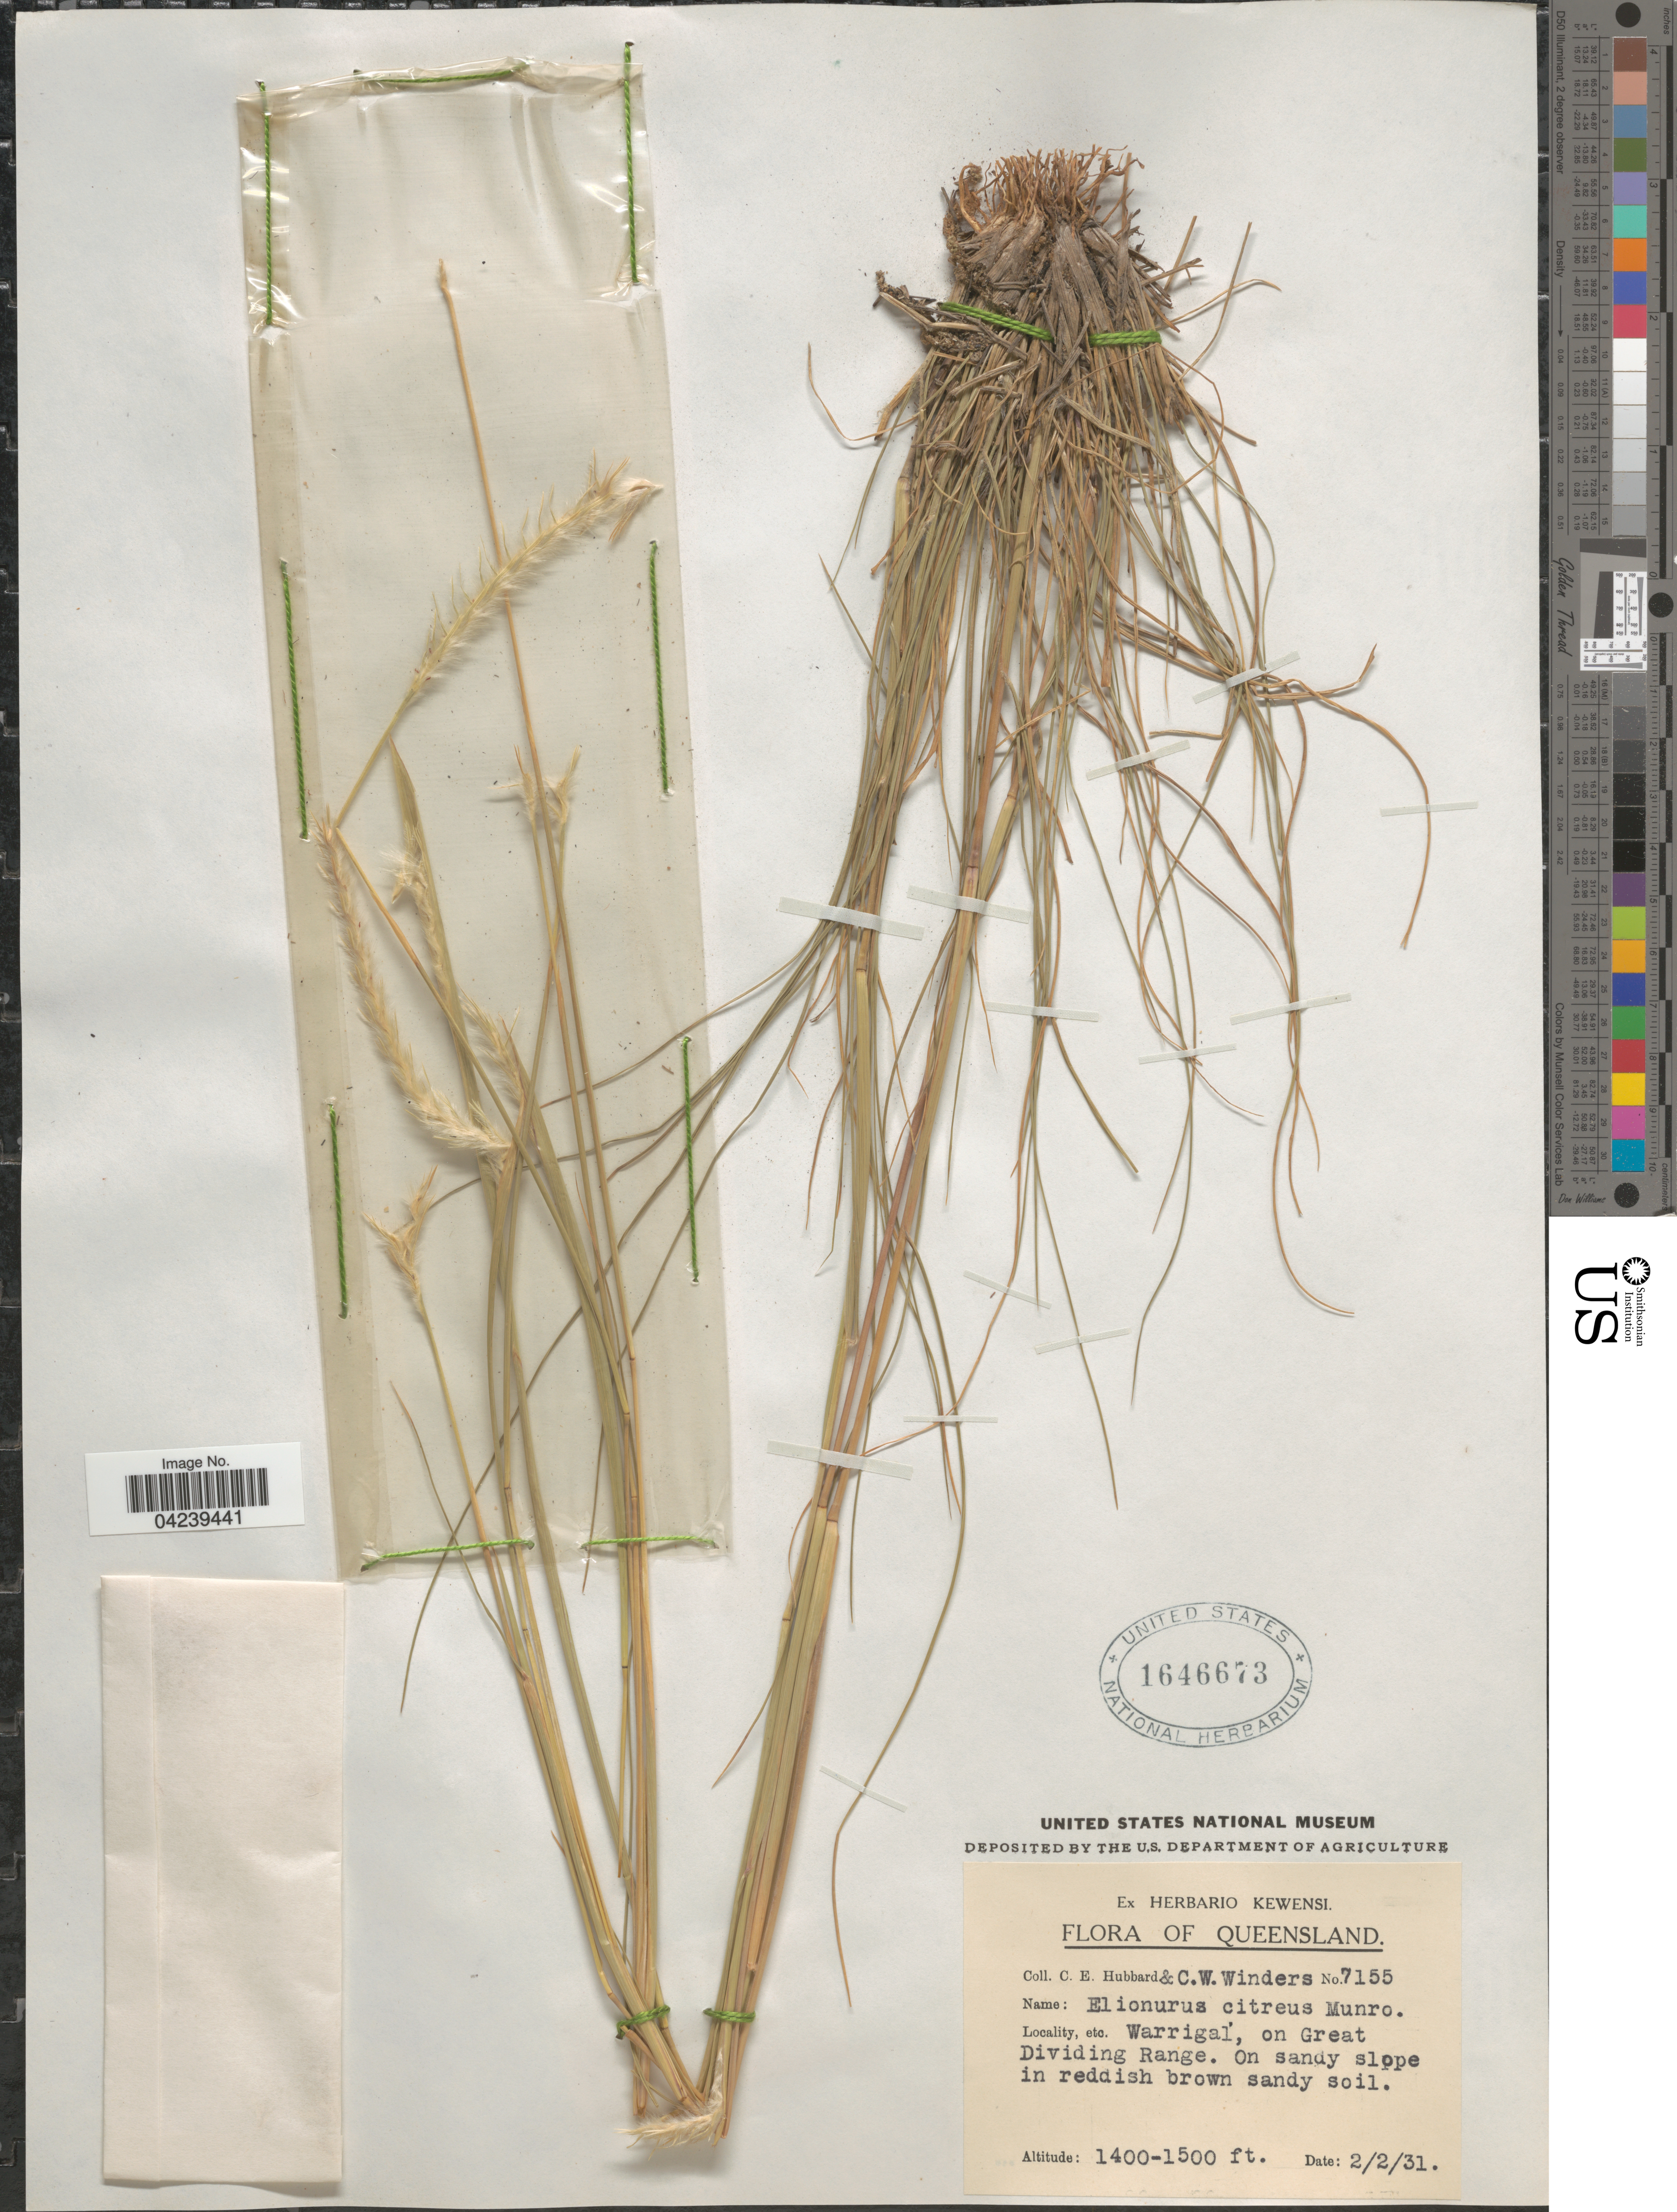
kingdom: Plantae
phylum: Tracheophyta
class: Liliopsida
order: Poales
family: Poaceae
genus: Elionurus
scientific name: Elionurus citreus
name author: (R. Br.) Munro ex Benth.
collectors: C. E. Hubbard & C. Winders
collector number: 7155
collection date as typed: Transcribed d/m/y: 2/2/31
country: Australia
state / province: Queensland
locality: Warrigal, on Great Dividing Range. On sandy slope in reddish brown sandy soil.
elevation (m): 427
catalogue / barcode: US 1646673